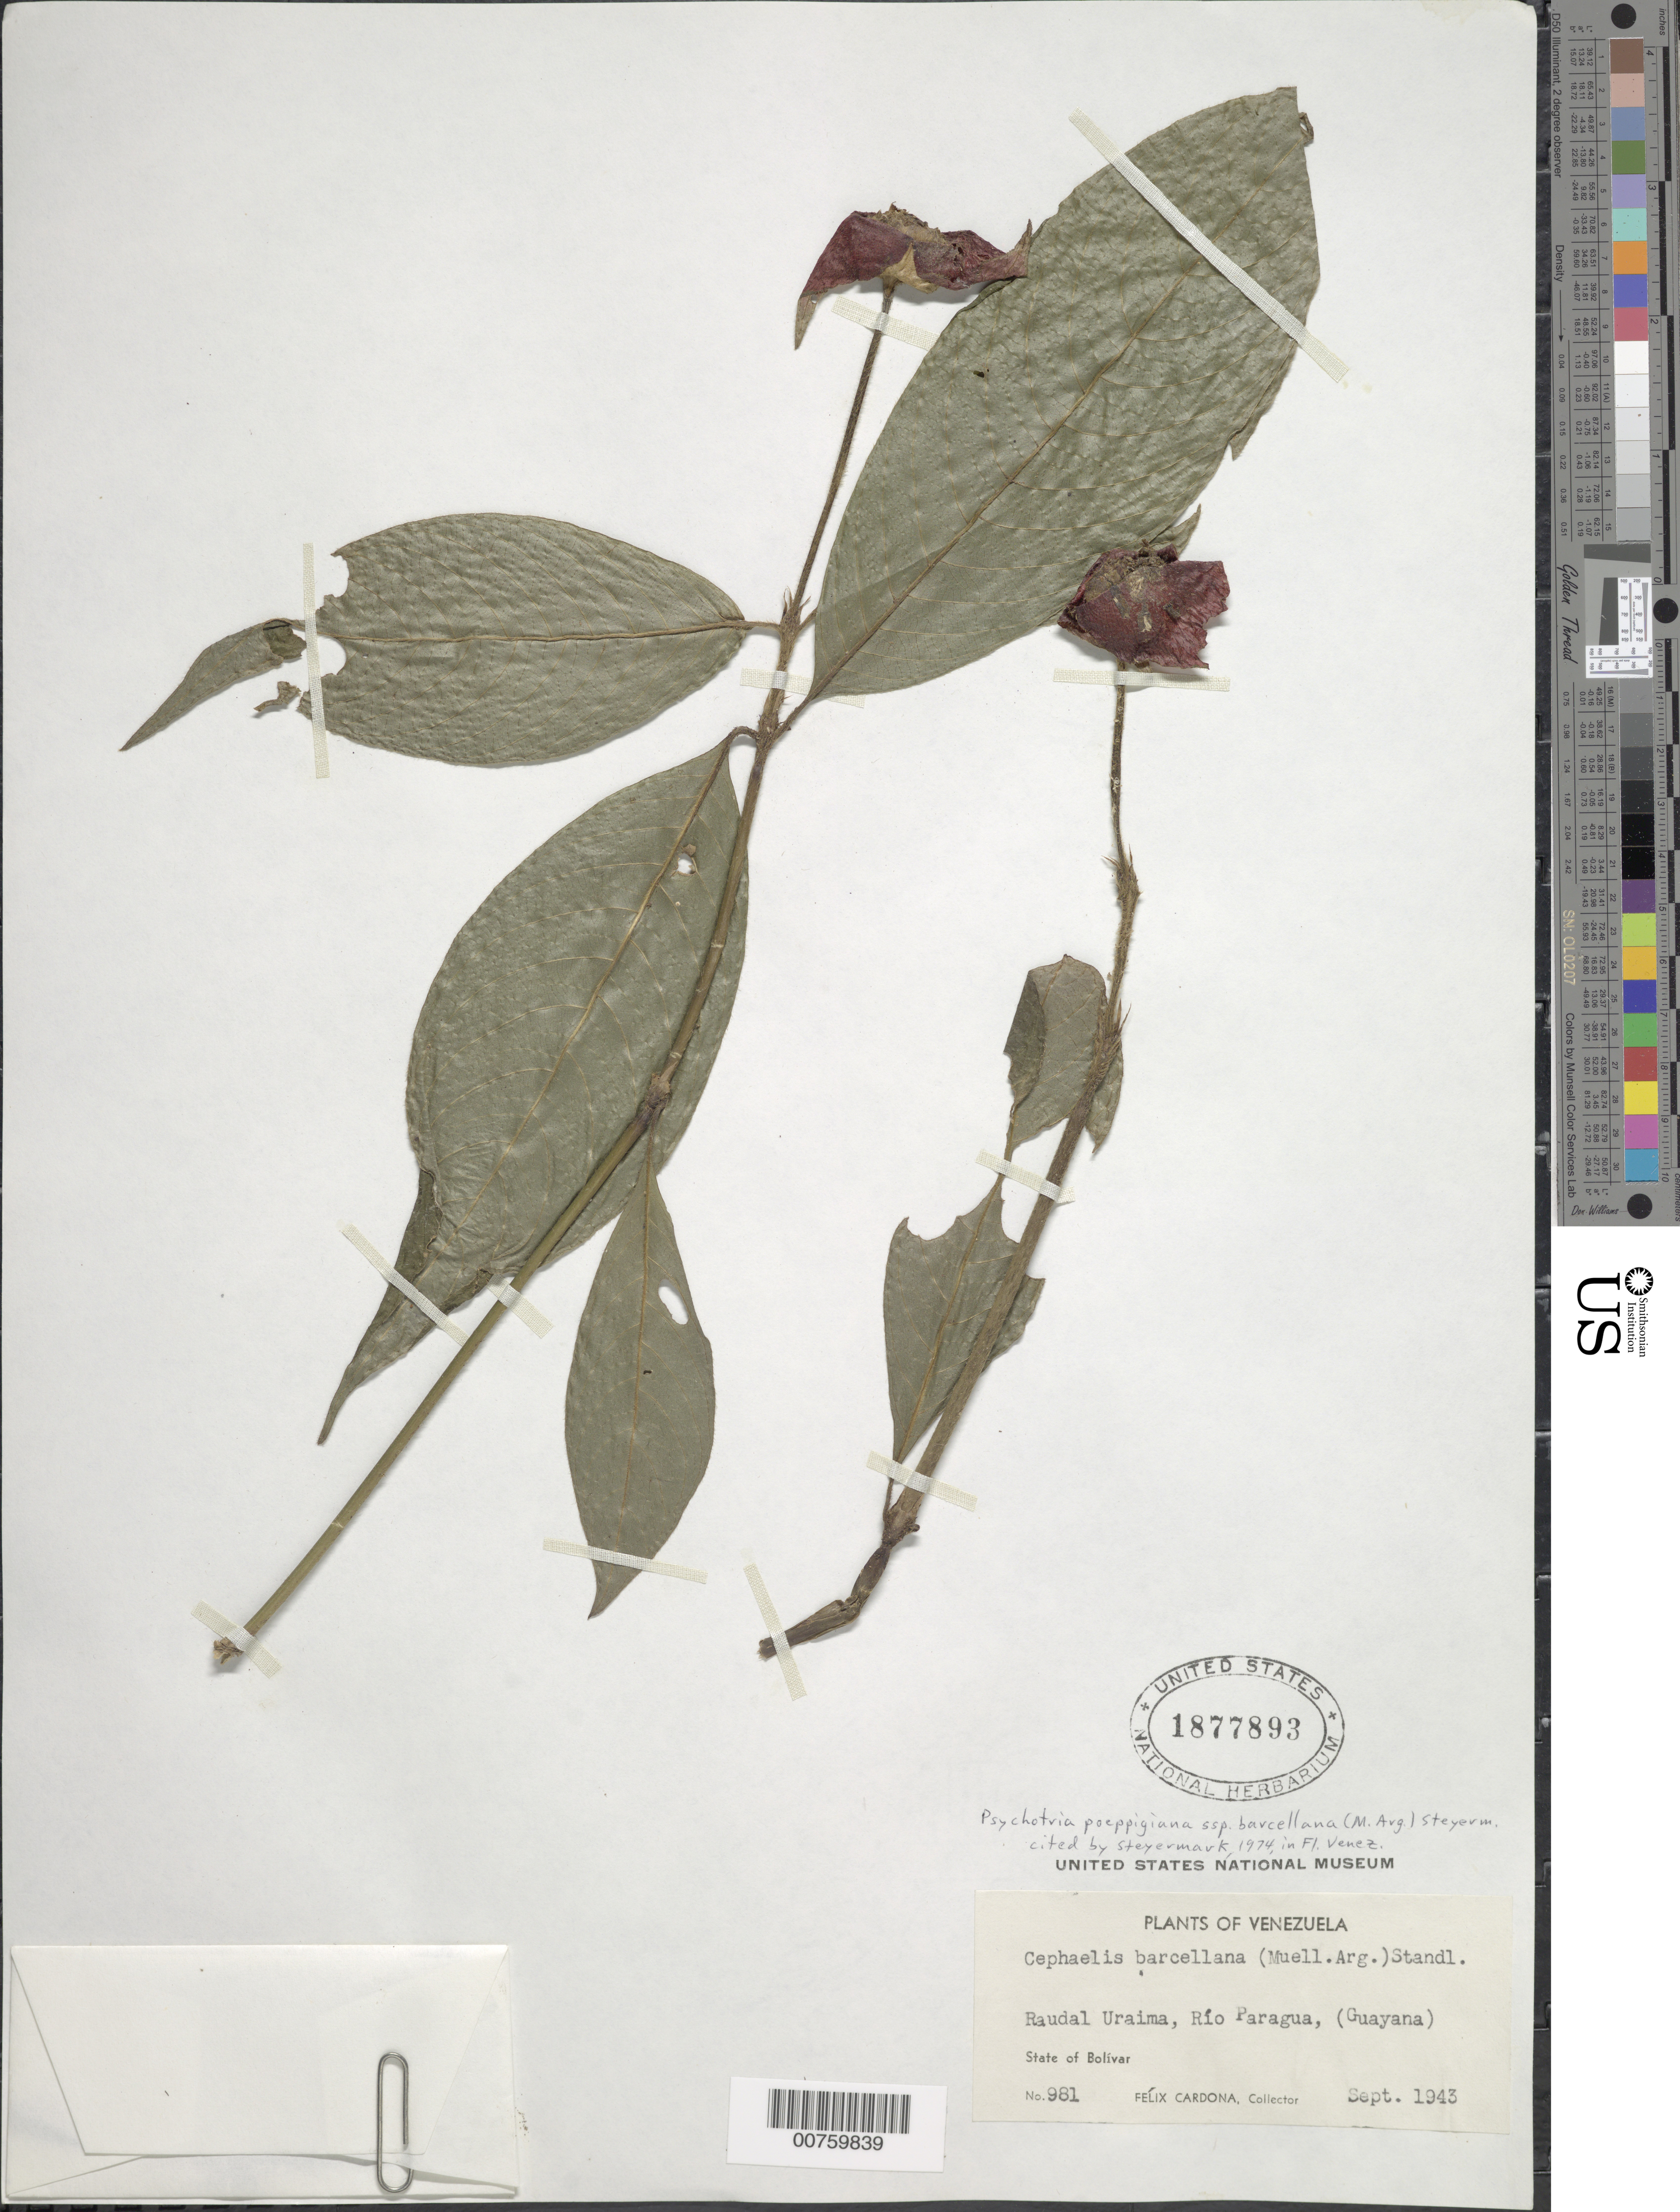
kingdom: Plantae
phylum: Tracheophyta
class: Magnoliopsida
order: Gentianales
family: Rubiaceae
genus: Psychotria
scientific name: Psychotria poeppigiana subsp. barcellana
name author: (Müll. Arg.) Steyerm.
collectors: F. Cardona Puig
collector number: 981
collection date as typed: Sep-43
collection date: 1943-09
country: Venezuela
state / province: Bolívar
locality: Río Paragua, Raudal Uraima (Guayana)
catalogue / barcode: US 1877893